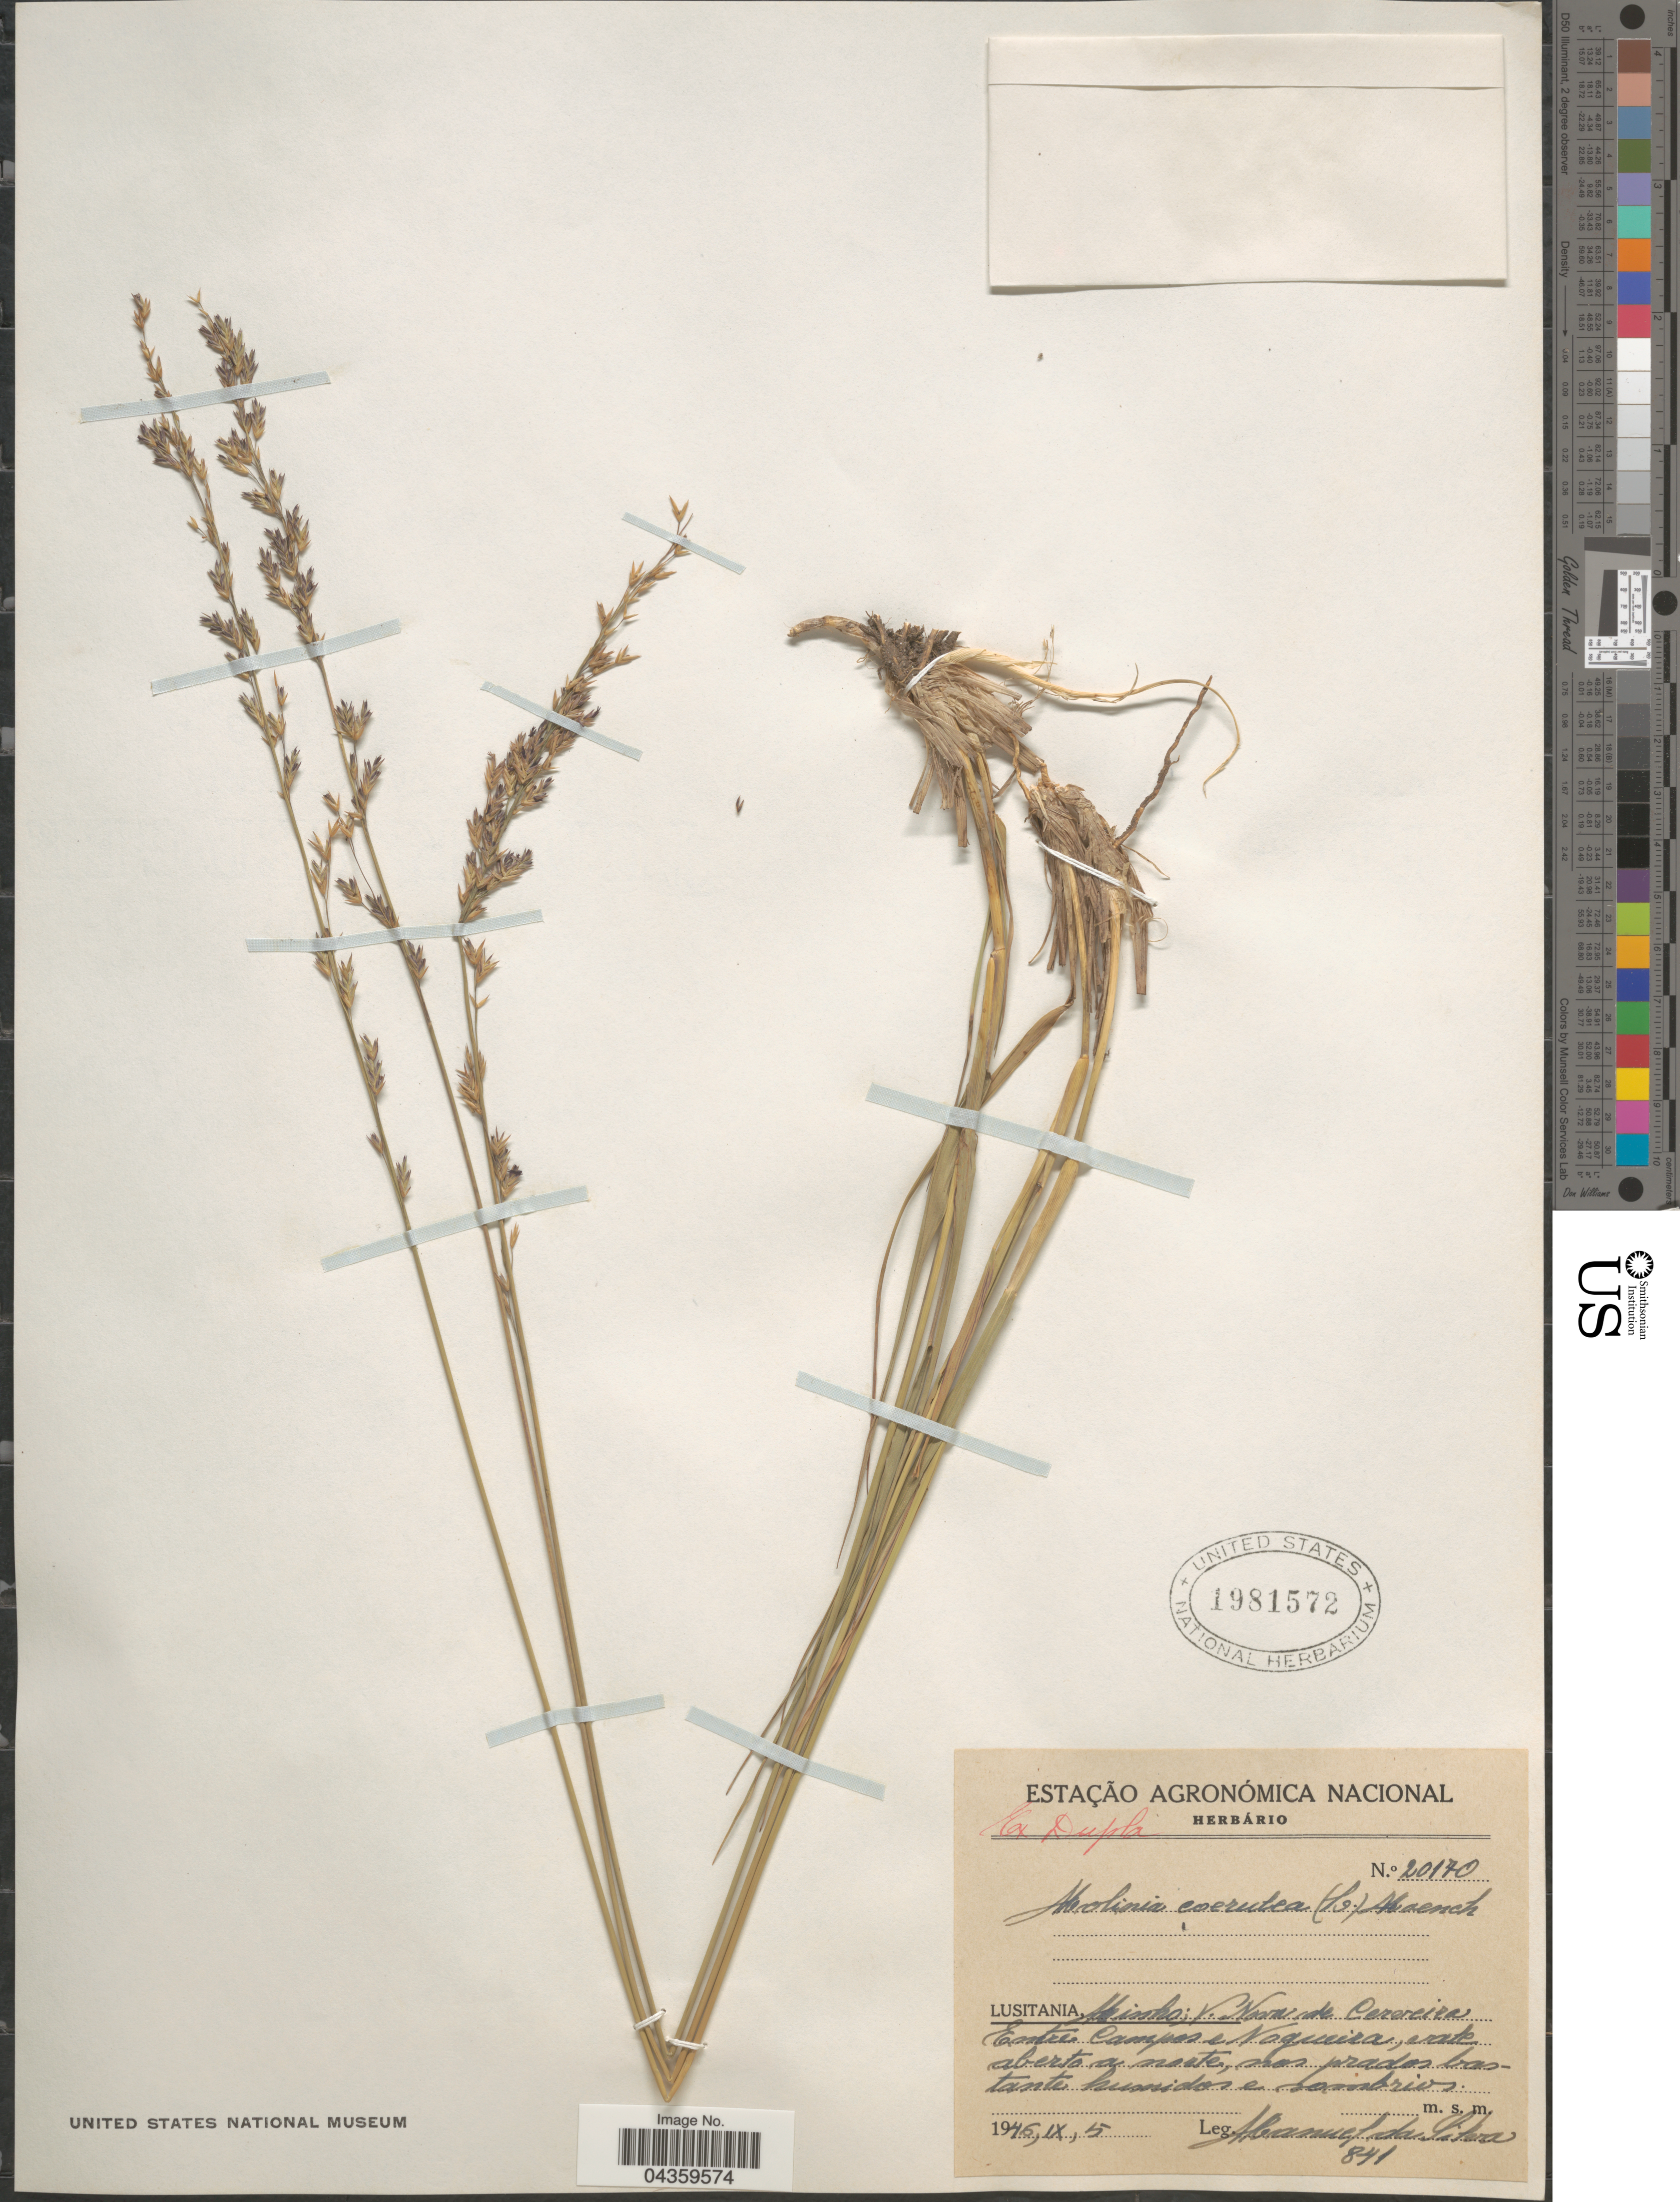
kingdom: Plantae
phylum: Tracheophyta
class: Liliopsida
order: Poales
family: Poaceae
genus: Molinia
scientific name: Molinia caerulea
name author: (L.) Moench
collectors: M. Da Silva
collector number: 841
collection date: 1946-09-05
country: Portugal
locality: Lusitania, Minho; V. Nova de Cerveira. Entre Campos e Noqueira.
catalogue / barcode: US 1981572